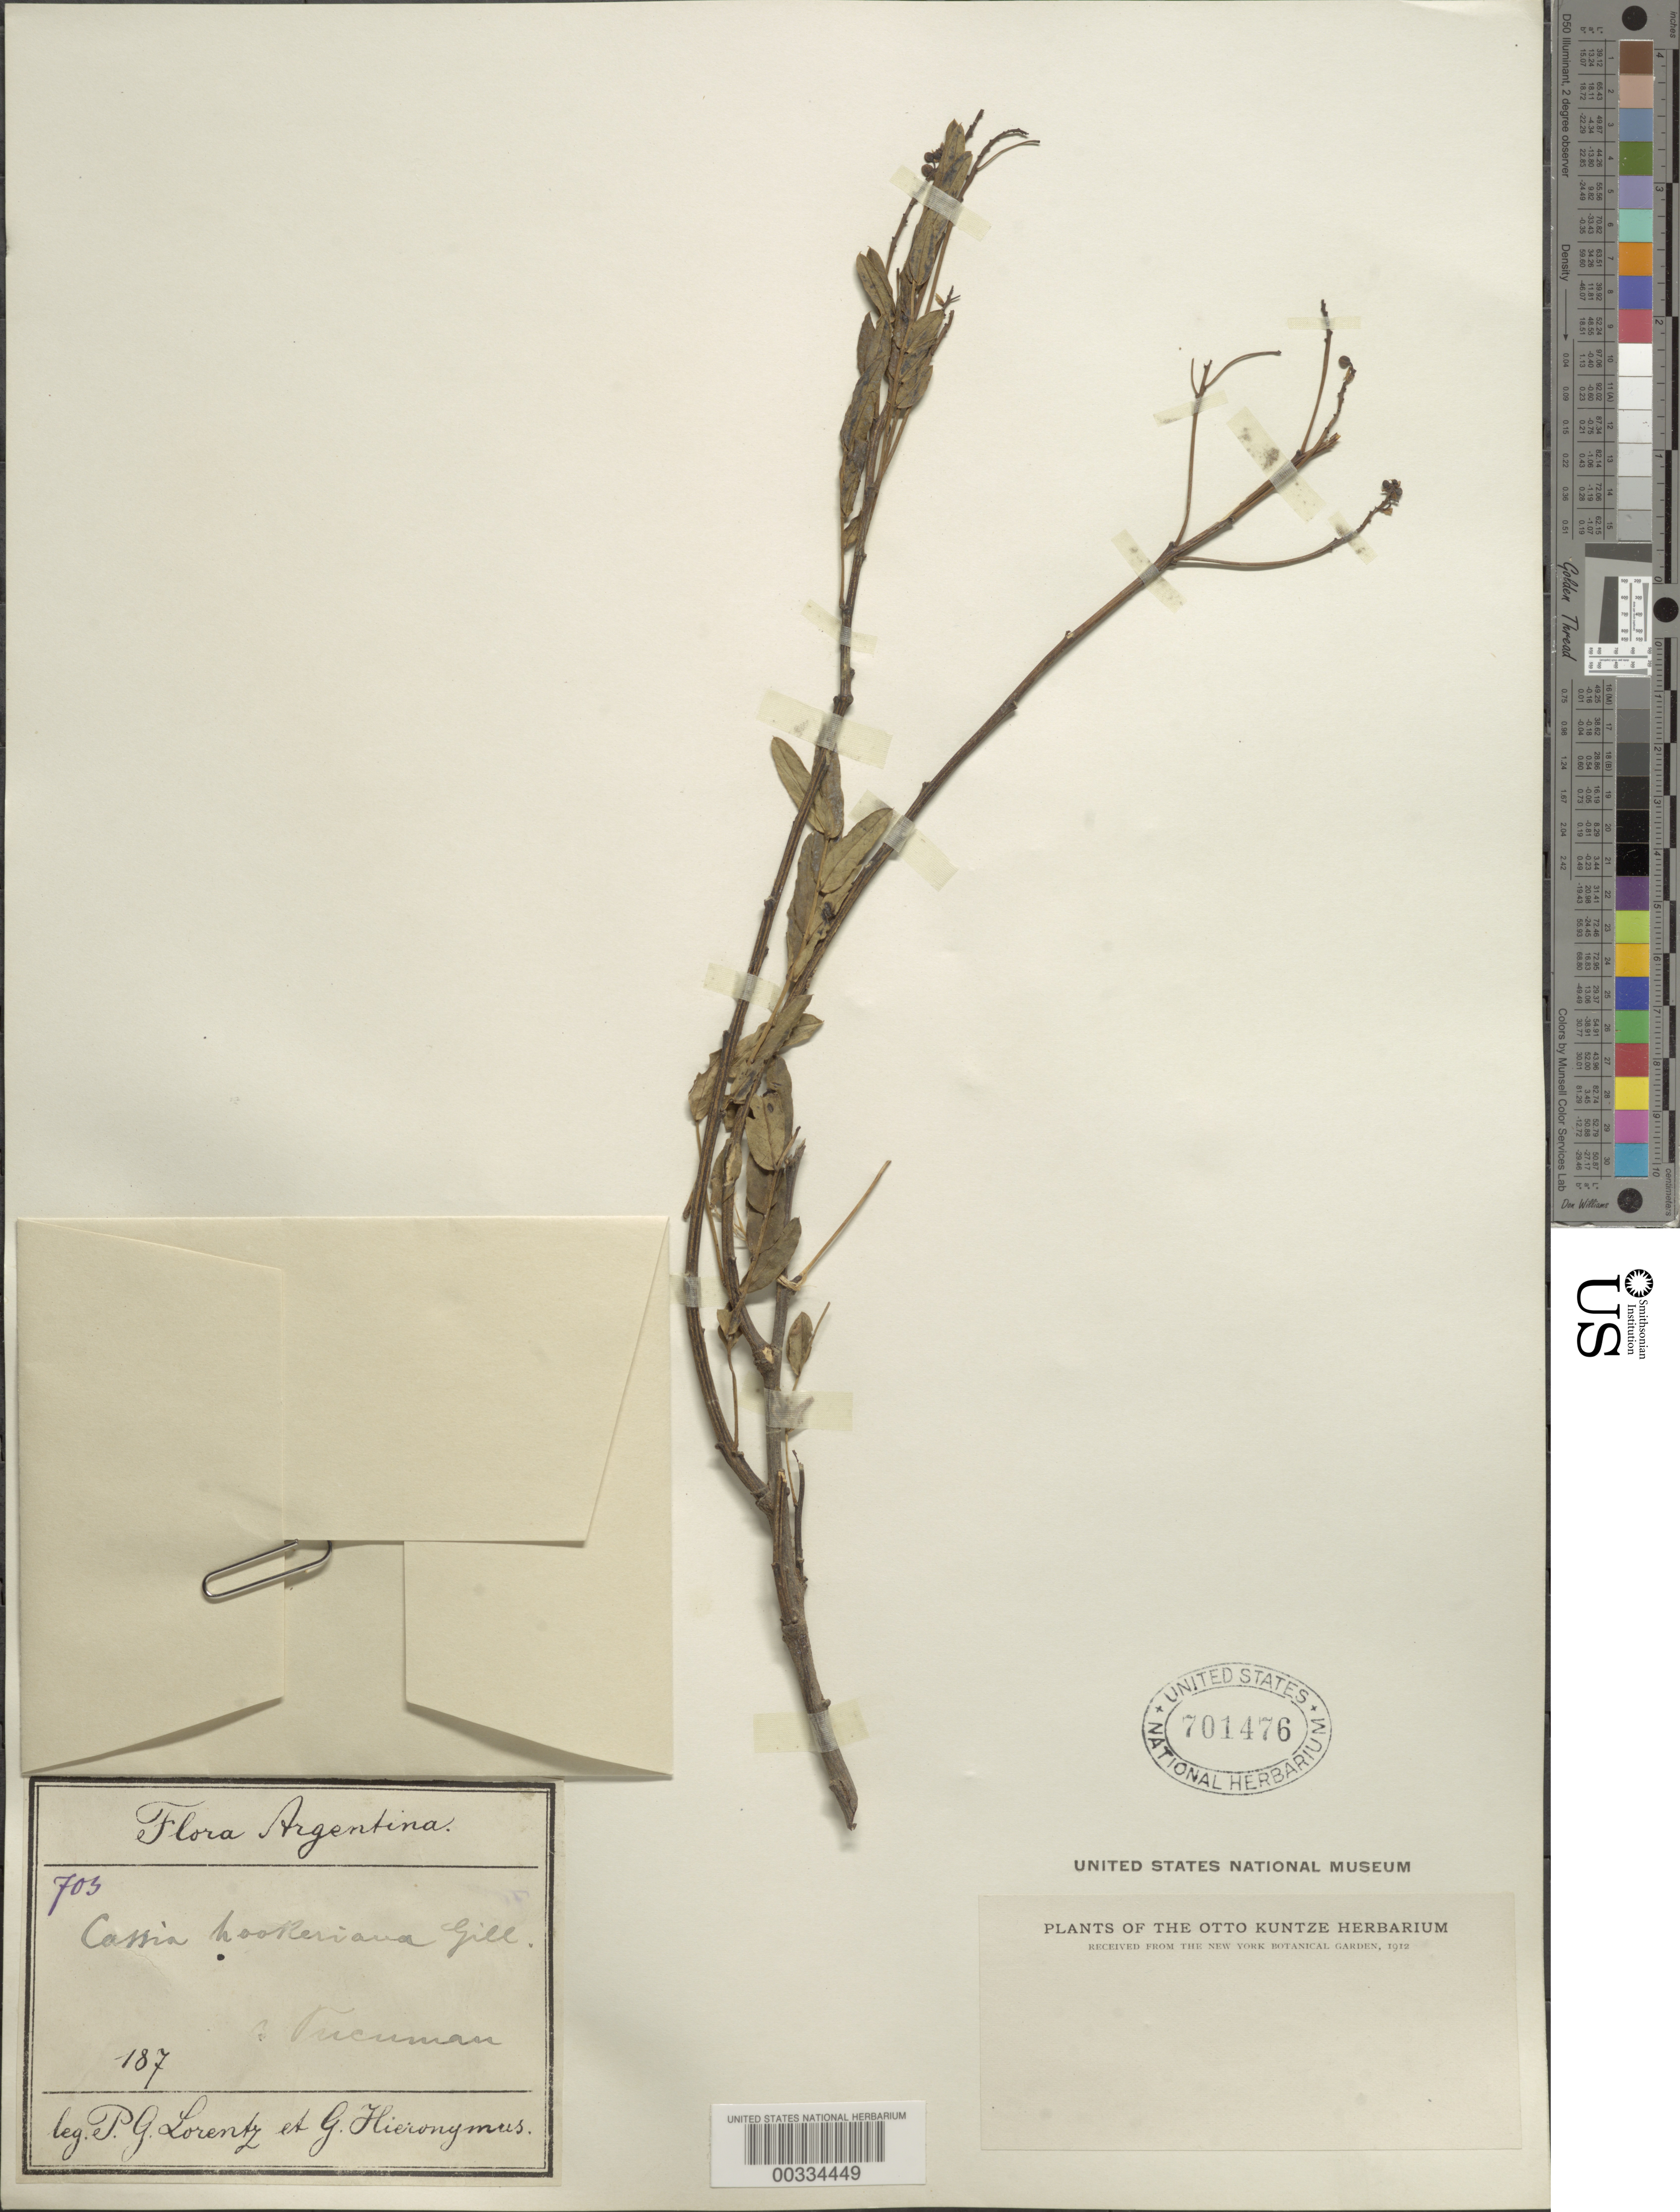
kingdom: Plantae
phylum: Tracheophyta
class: Magnoliopsida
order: Fabales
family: Fabaceae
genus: Senna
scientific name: Senna hookeriana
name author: Vatke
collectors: P. G. Lorentz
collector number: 703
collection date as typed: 10 Jan 1874 to 17 Jan 1874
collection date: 1874-01-10/1874-01-17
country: Argentina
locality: Sierra de Tucuman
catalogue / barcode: US 701476